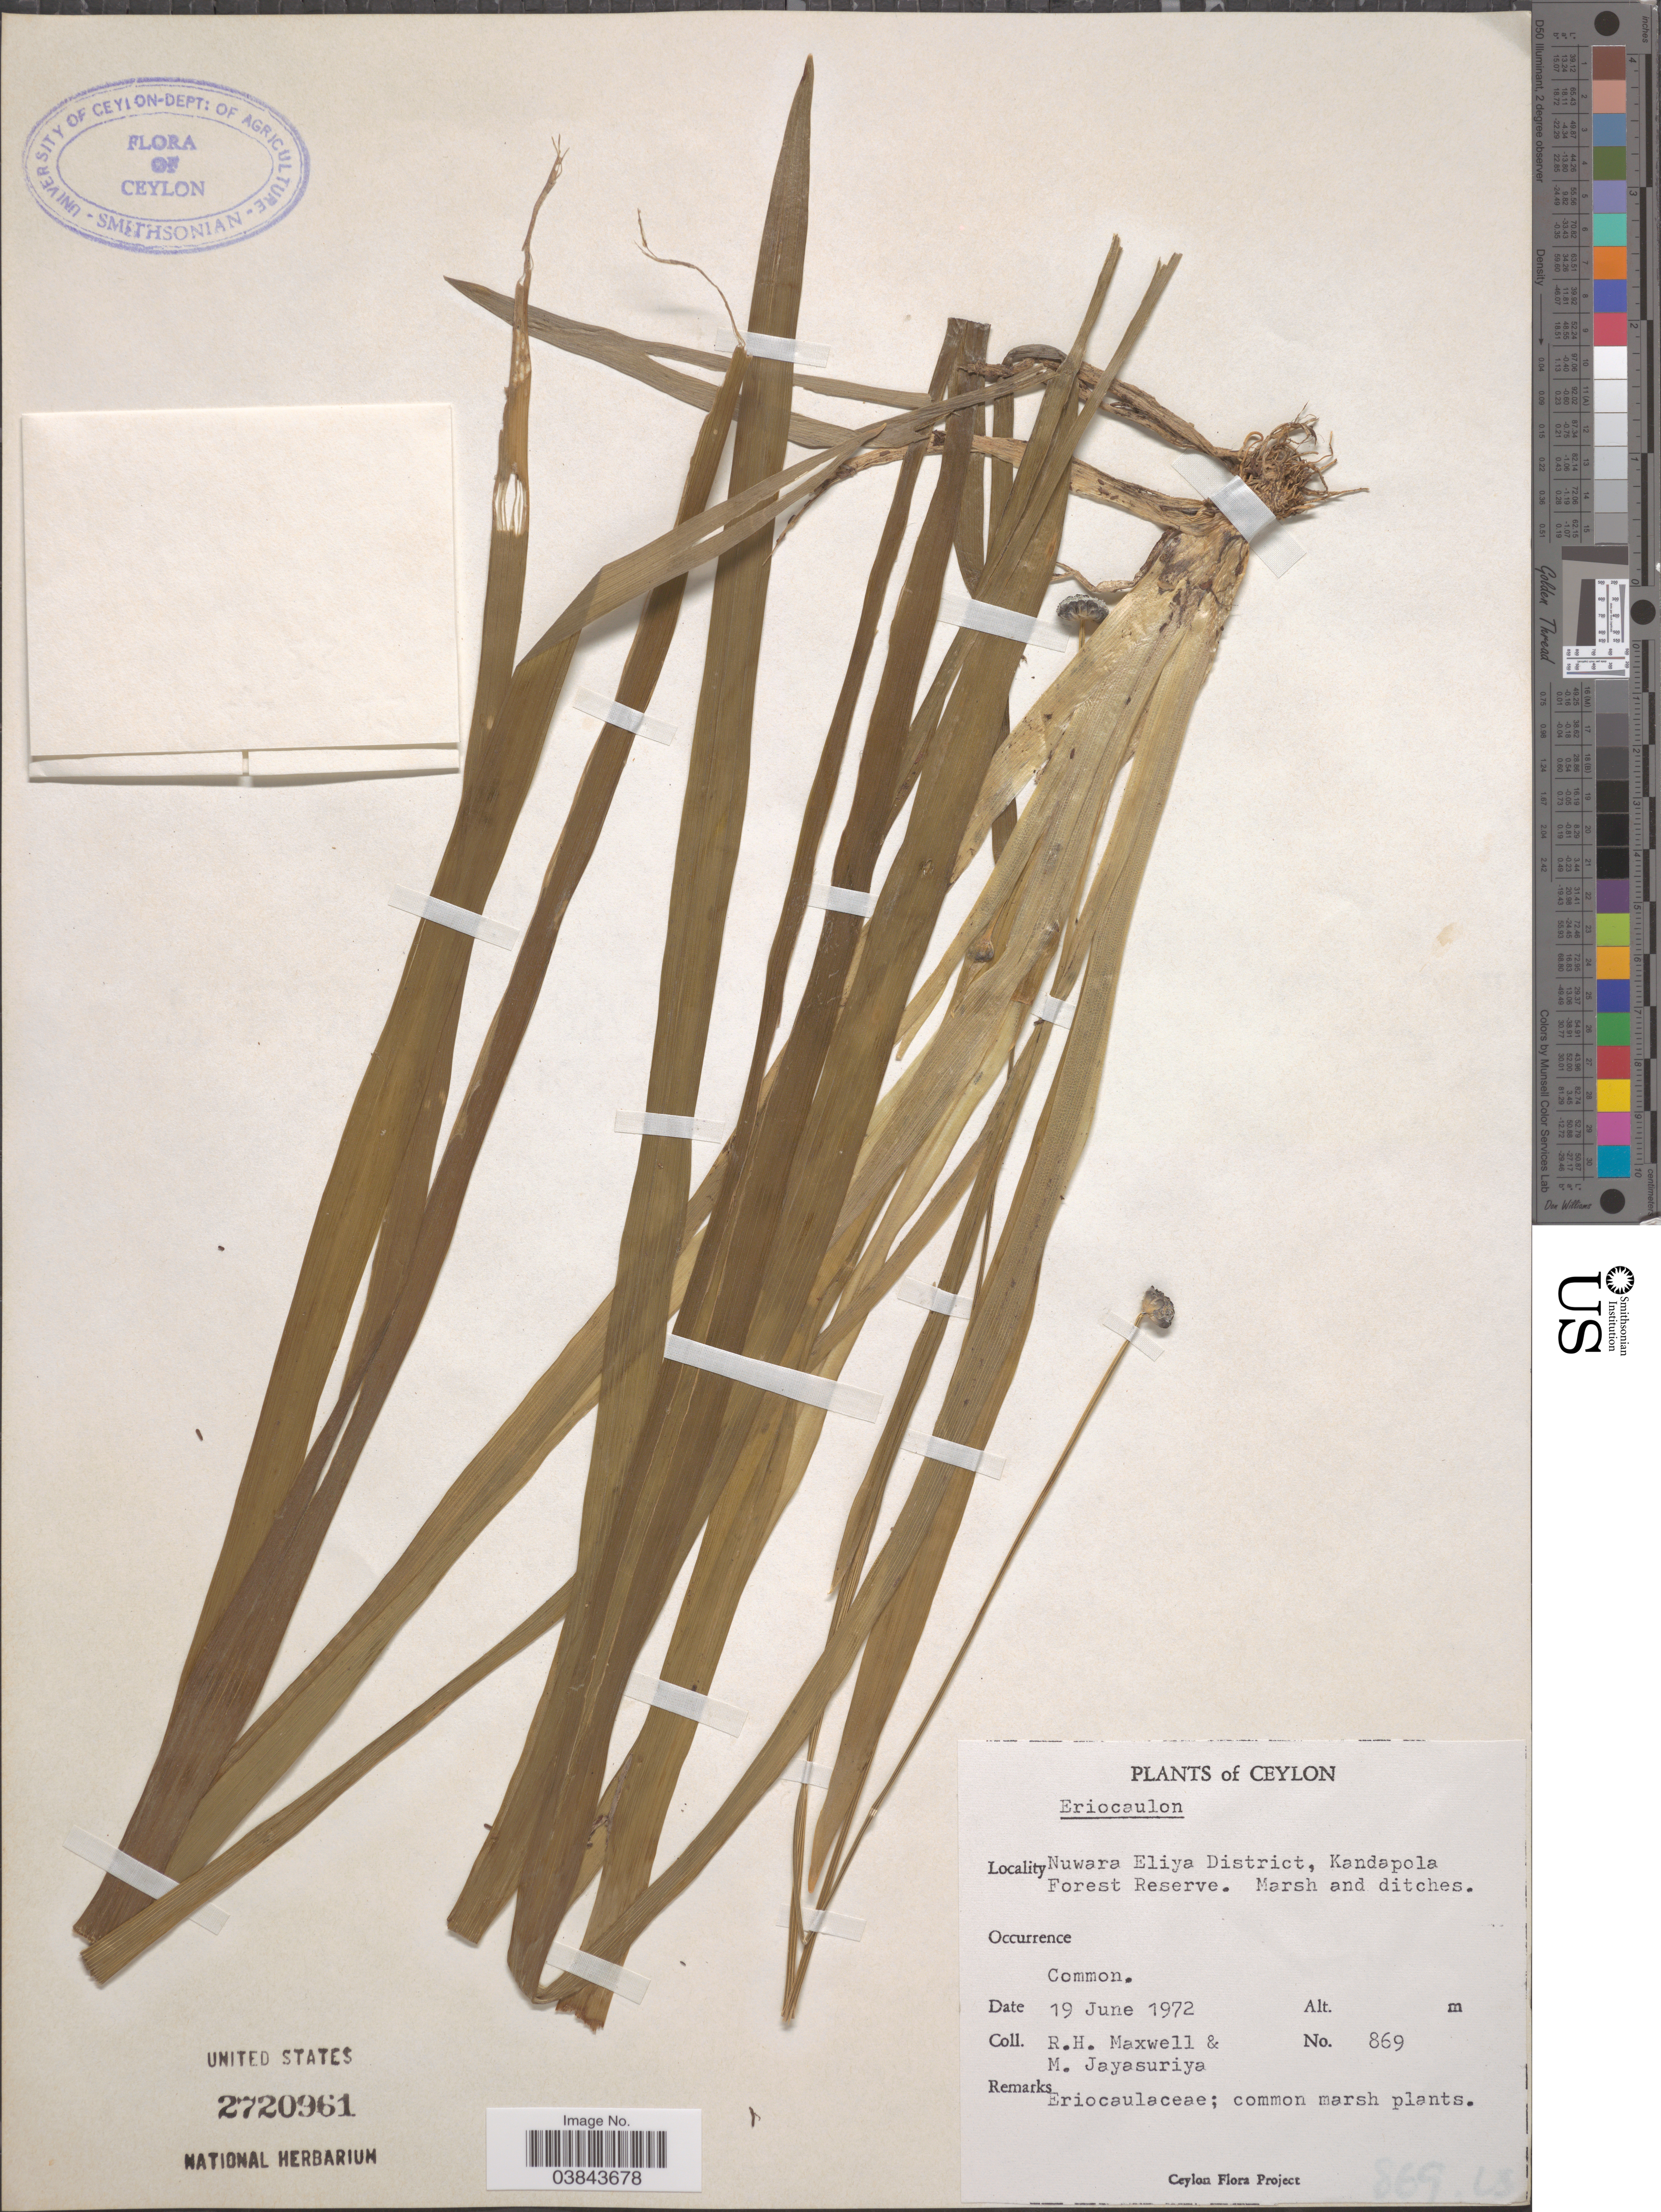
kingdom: Plantae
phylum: Tracheophyta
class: Liliopsida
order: Poales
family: Eriocaulaceae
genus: Eriocaulon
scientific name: Eriocaulon sp.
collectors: R. Maxwell & M. Jayasuriya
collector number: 869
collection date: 1972-06-19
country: Sri Lanka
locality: Ceyon. Nuwara Eliya District, Kandapola Forest Reserve.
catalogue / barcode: US 2720961